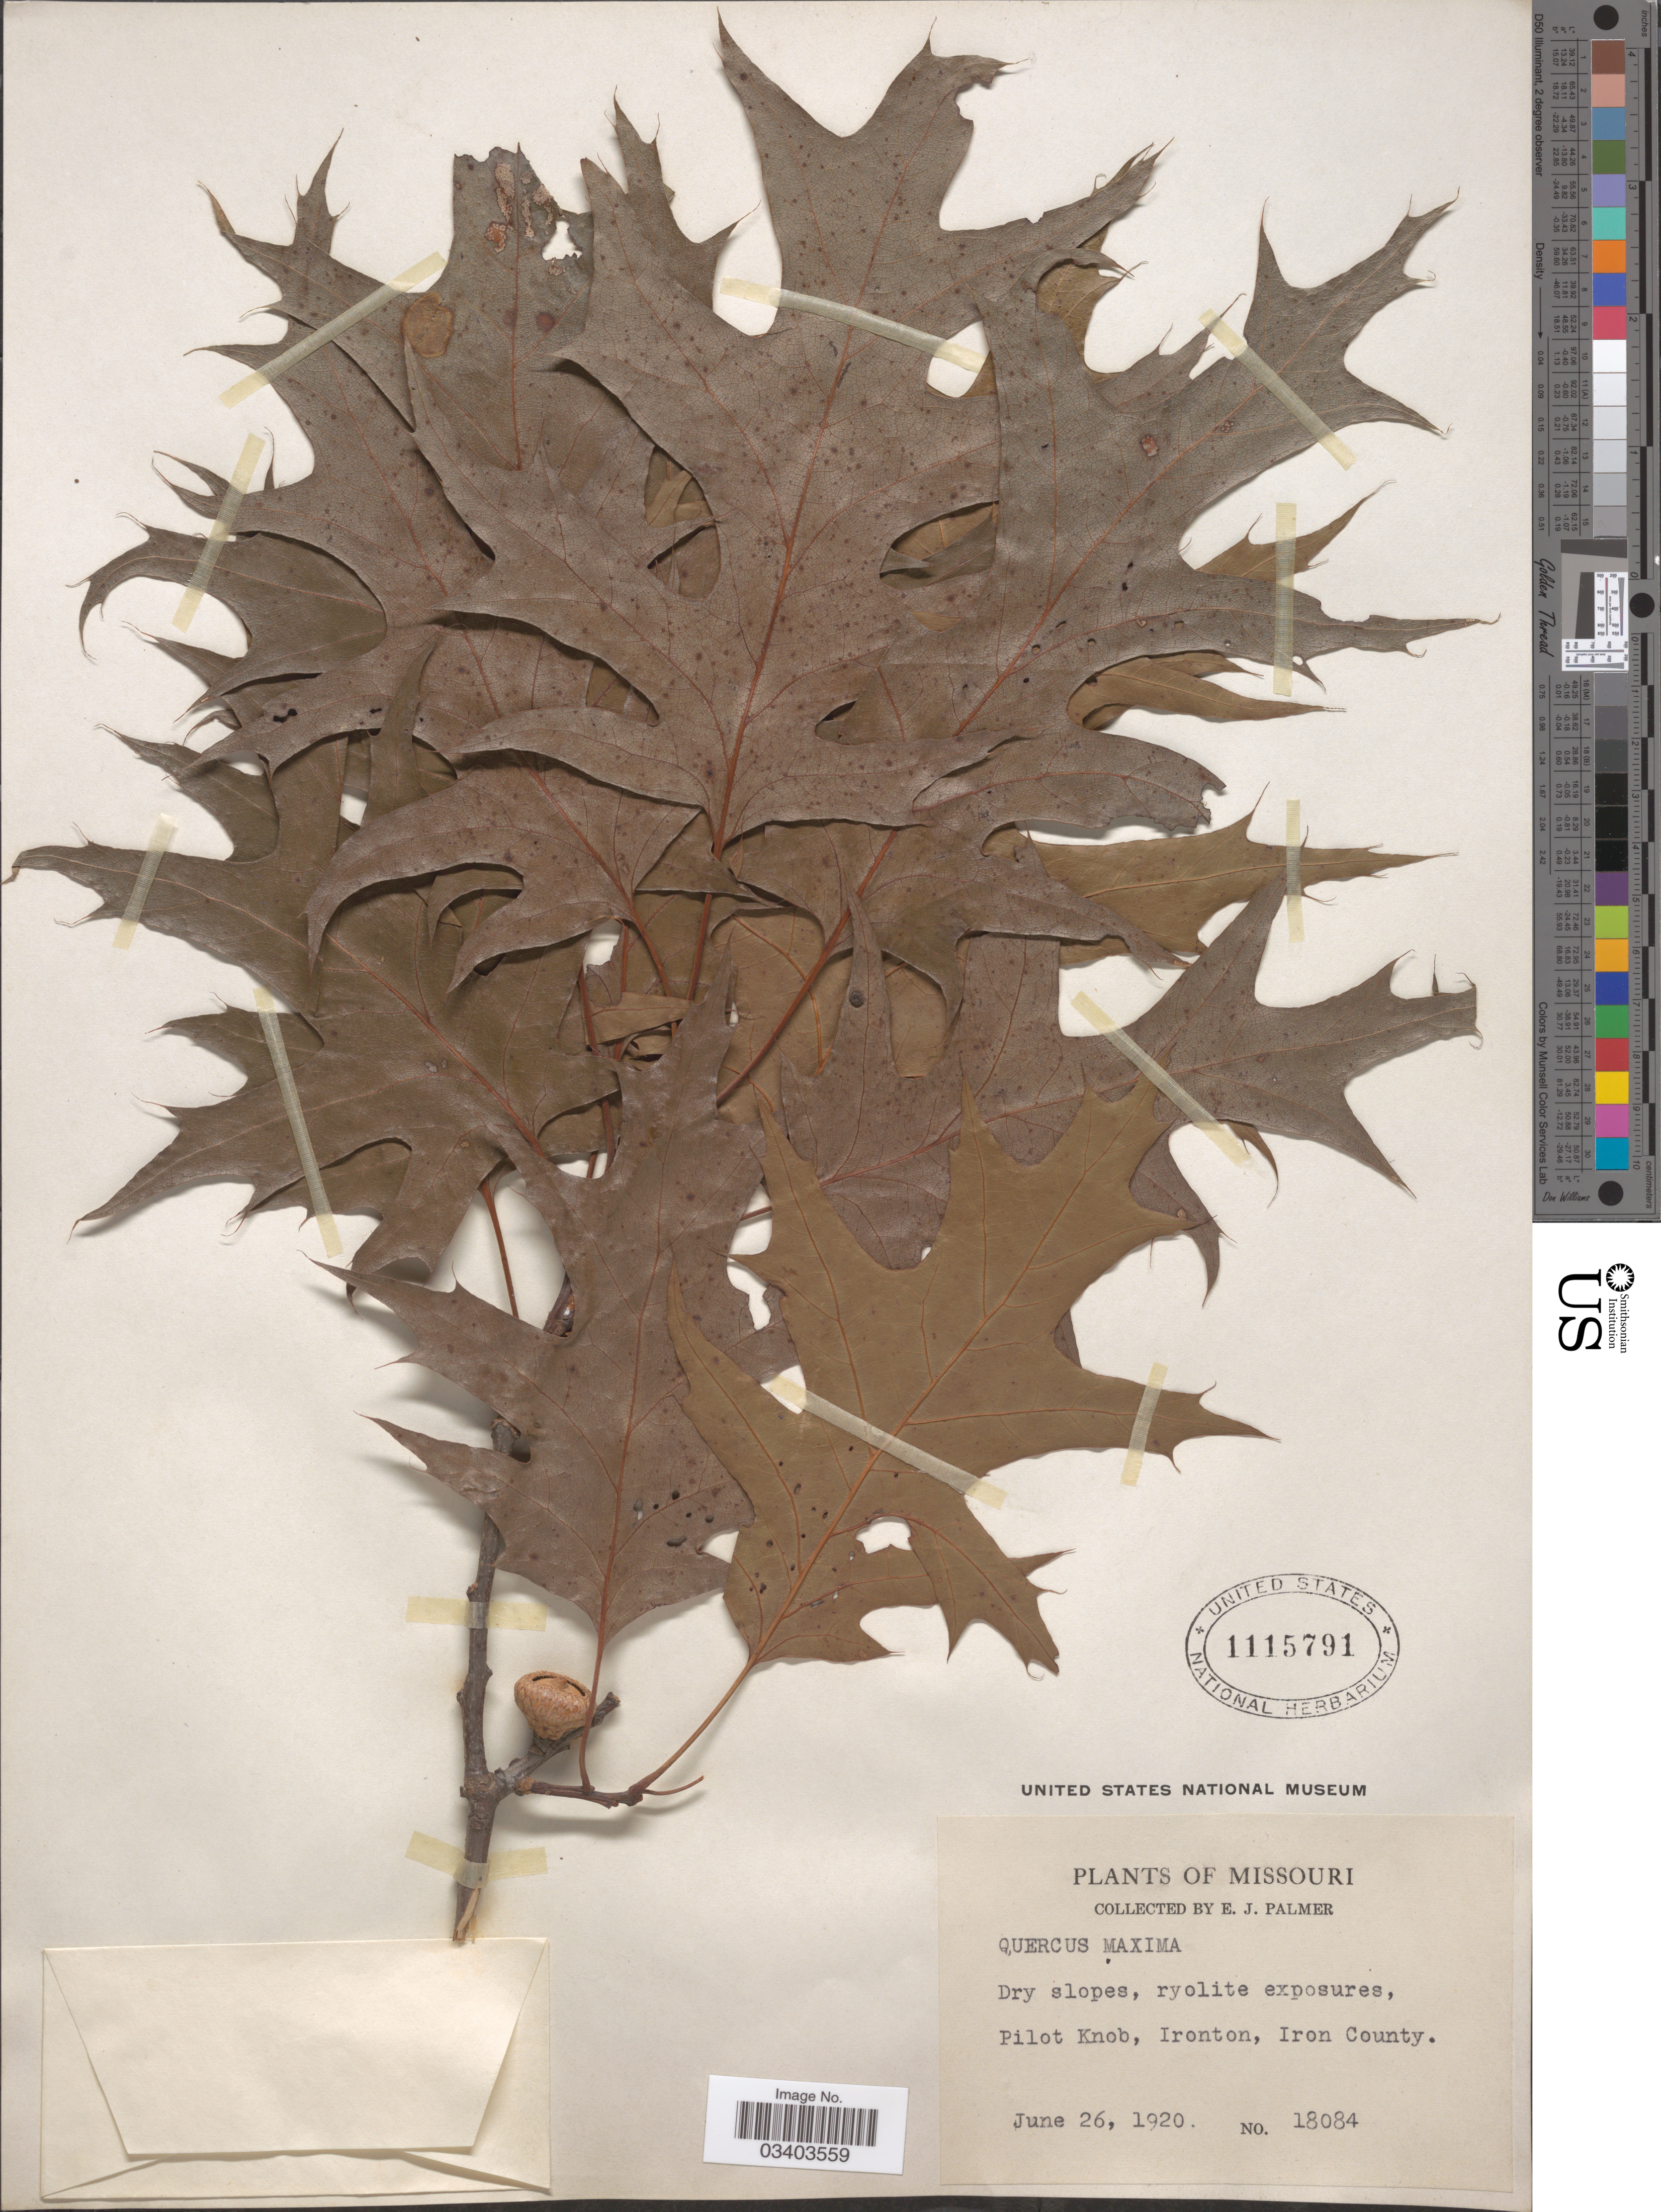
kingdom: Plantae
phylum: Tracheophyta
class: Magnoliopsida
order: Fagales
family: Fagaceae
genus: Quercus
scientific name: Quercus borealis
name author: F. Michx.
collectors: E. J. Palmer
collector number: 18084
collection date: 1920-06-26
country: United States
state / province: Missouri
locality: Dry slopes, ryolite exposures, Pilot Knob, Ironton, Iron County.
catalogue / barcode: US 1115791